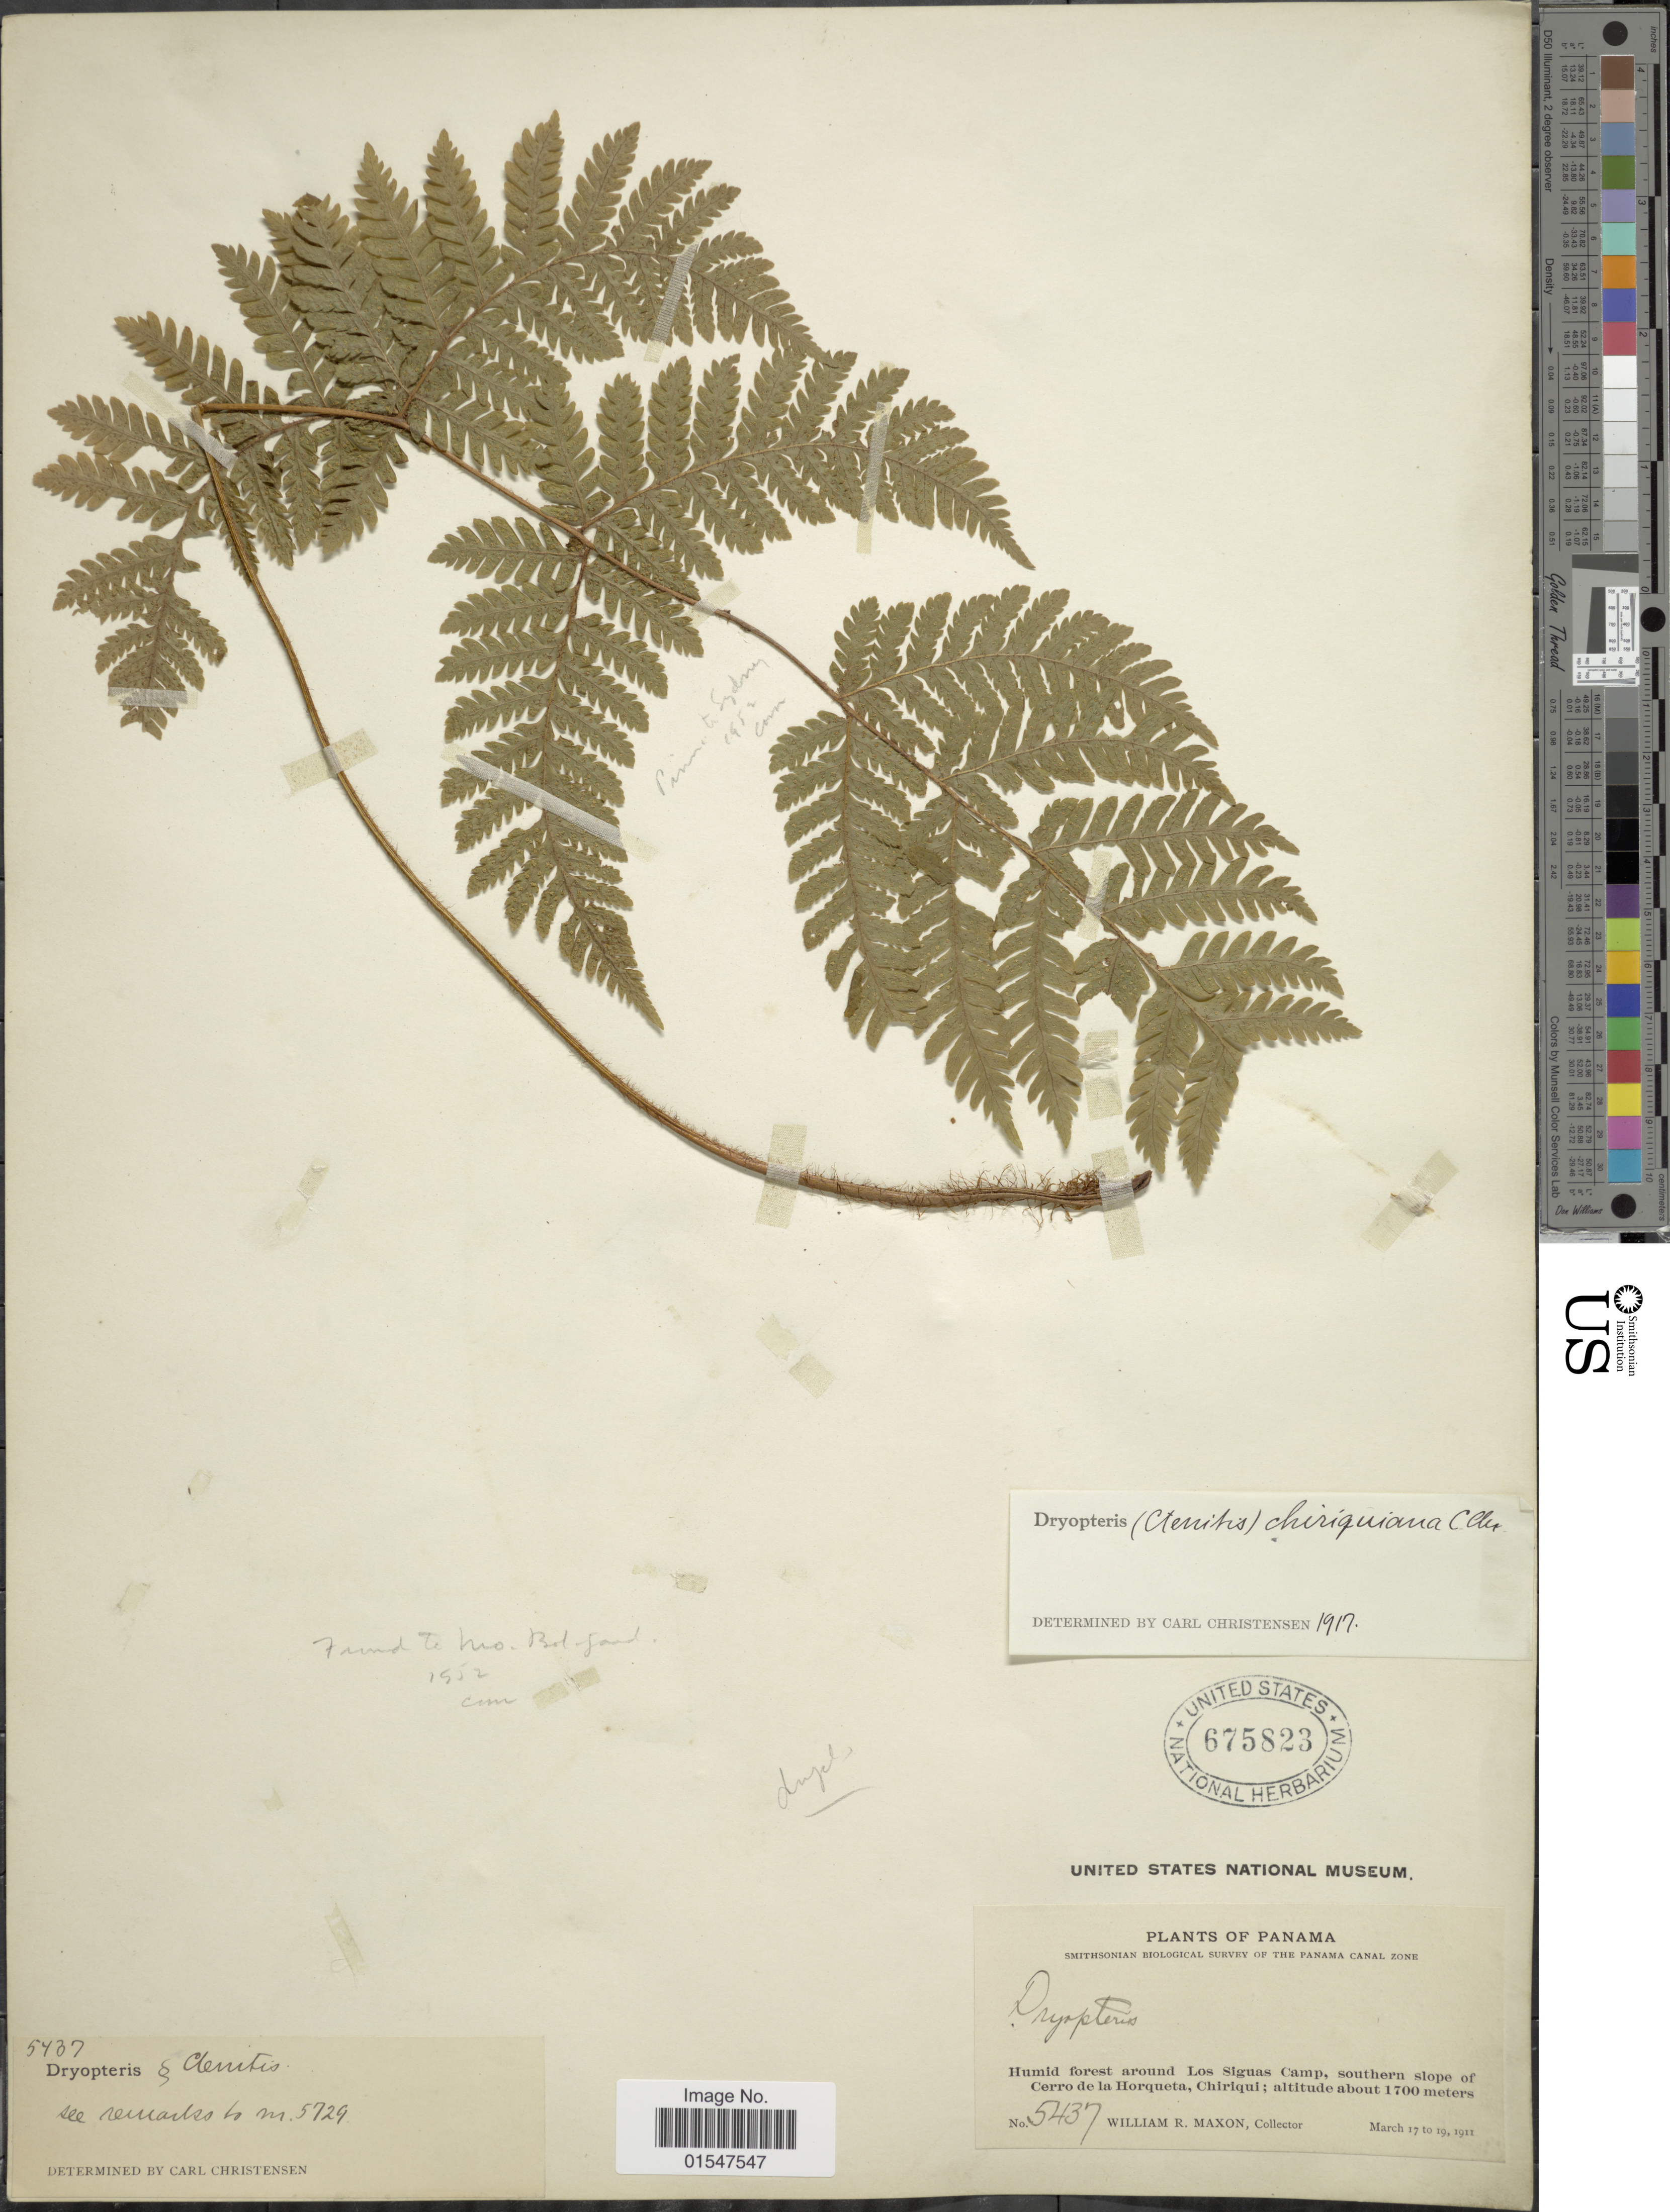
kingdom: Plantae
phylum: Tracheophyta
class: Polypodiopsida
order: Polypodiales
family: Dryopteridaceae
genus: Ctenitis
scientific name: Ctenitis chiriquiana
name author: (C. Chr.) Lellinger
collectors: W. R. Maxon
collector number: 5437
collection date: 1911-03-17/1911-03-19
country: Panama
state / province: Chiriqui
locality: Panama, humid forest around Los Siguas Camp, southern slope of Cerro de la Horqueta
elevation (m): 1700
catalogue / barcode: US 675823